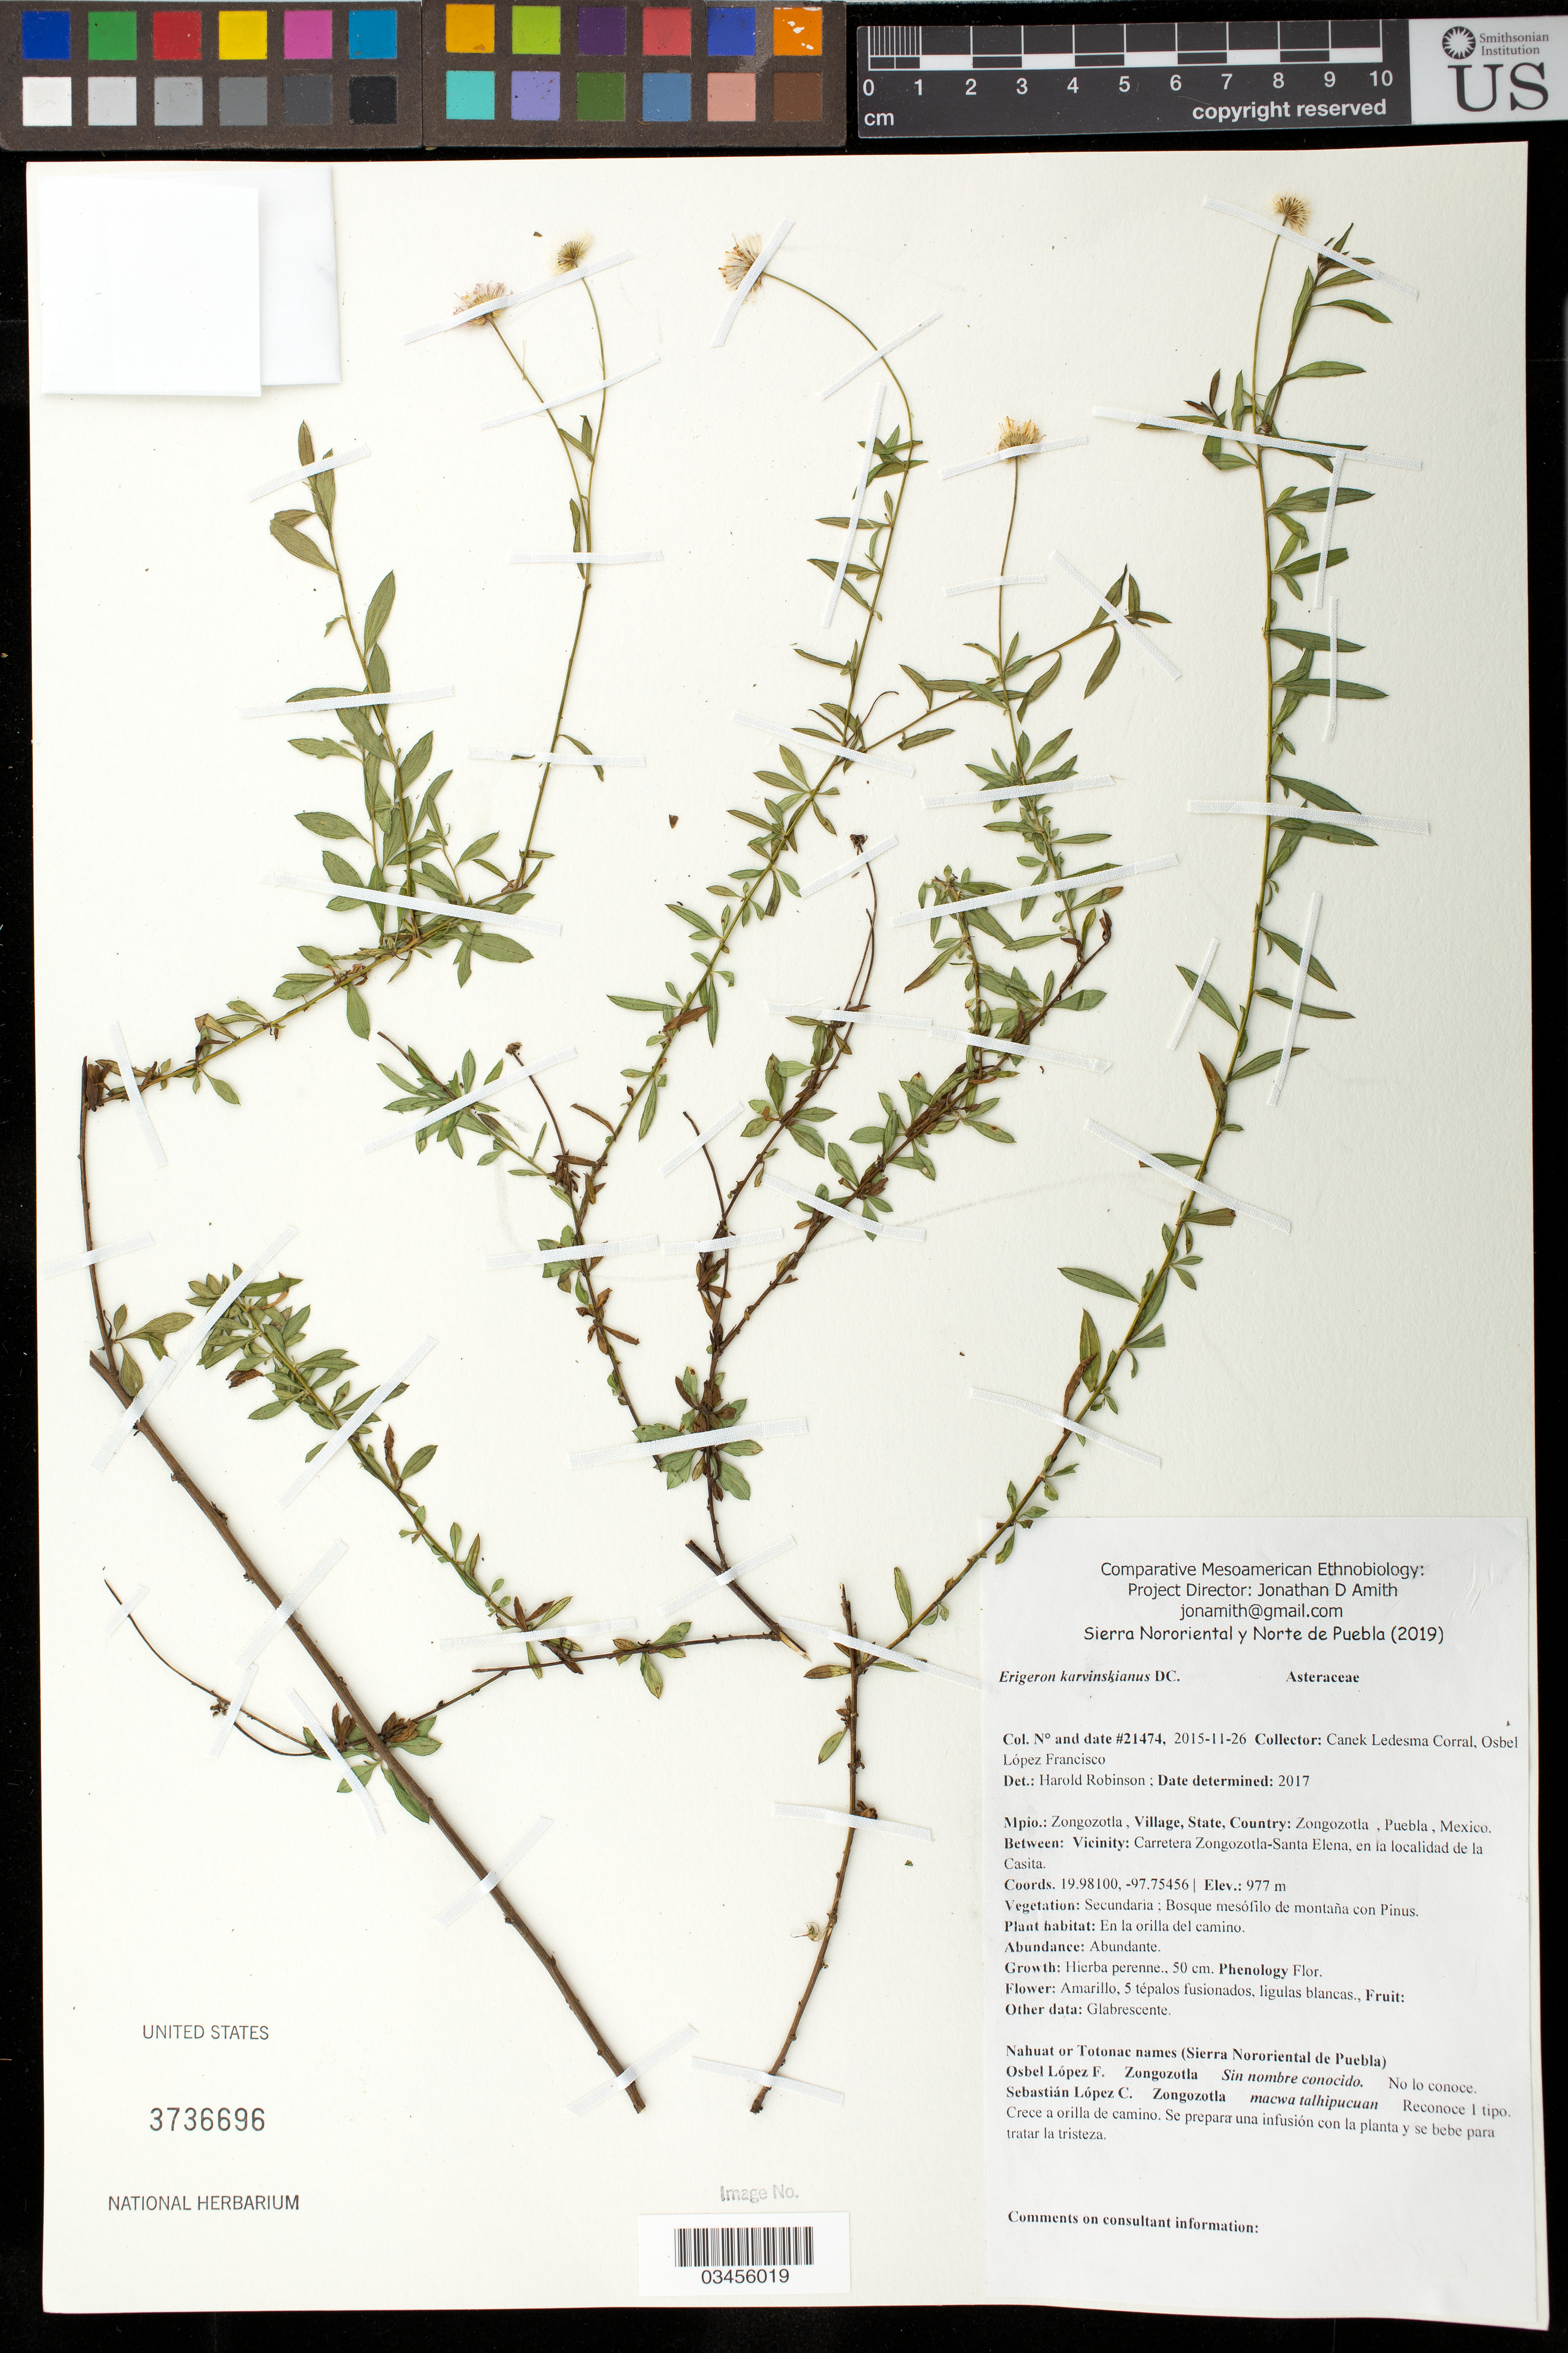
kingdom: Plantae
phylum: Tracheophyta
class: Magnoliopsida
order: Asterales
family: Asteraceae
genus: Erigeron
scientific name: Erigeron karvinskianus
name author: DC.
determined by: Robinson, Harold E., (US)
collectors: Canek Ledesma C. & O. López Francisco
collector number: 21474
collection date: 2015-11-26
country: México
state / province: Puebla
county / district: Zongozotla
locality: PUEBLO: Zongozotla; LOCALIDAD EXACTA: Carretera Zongozotla-Santa Elena, en la localidad de la Casita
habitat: Bosque mesófilo de montaña con Pinus | En la orilla del camino.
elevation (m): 977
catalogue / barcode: US 3736696